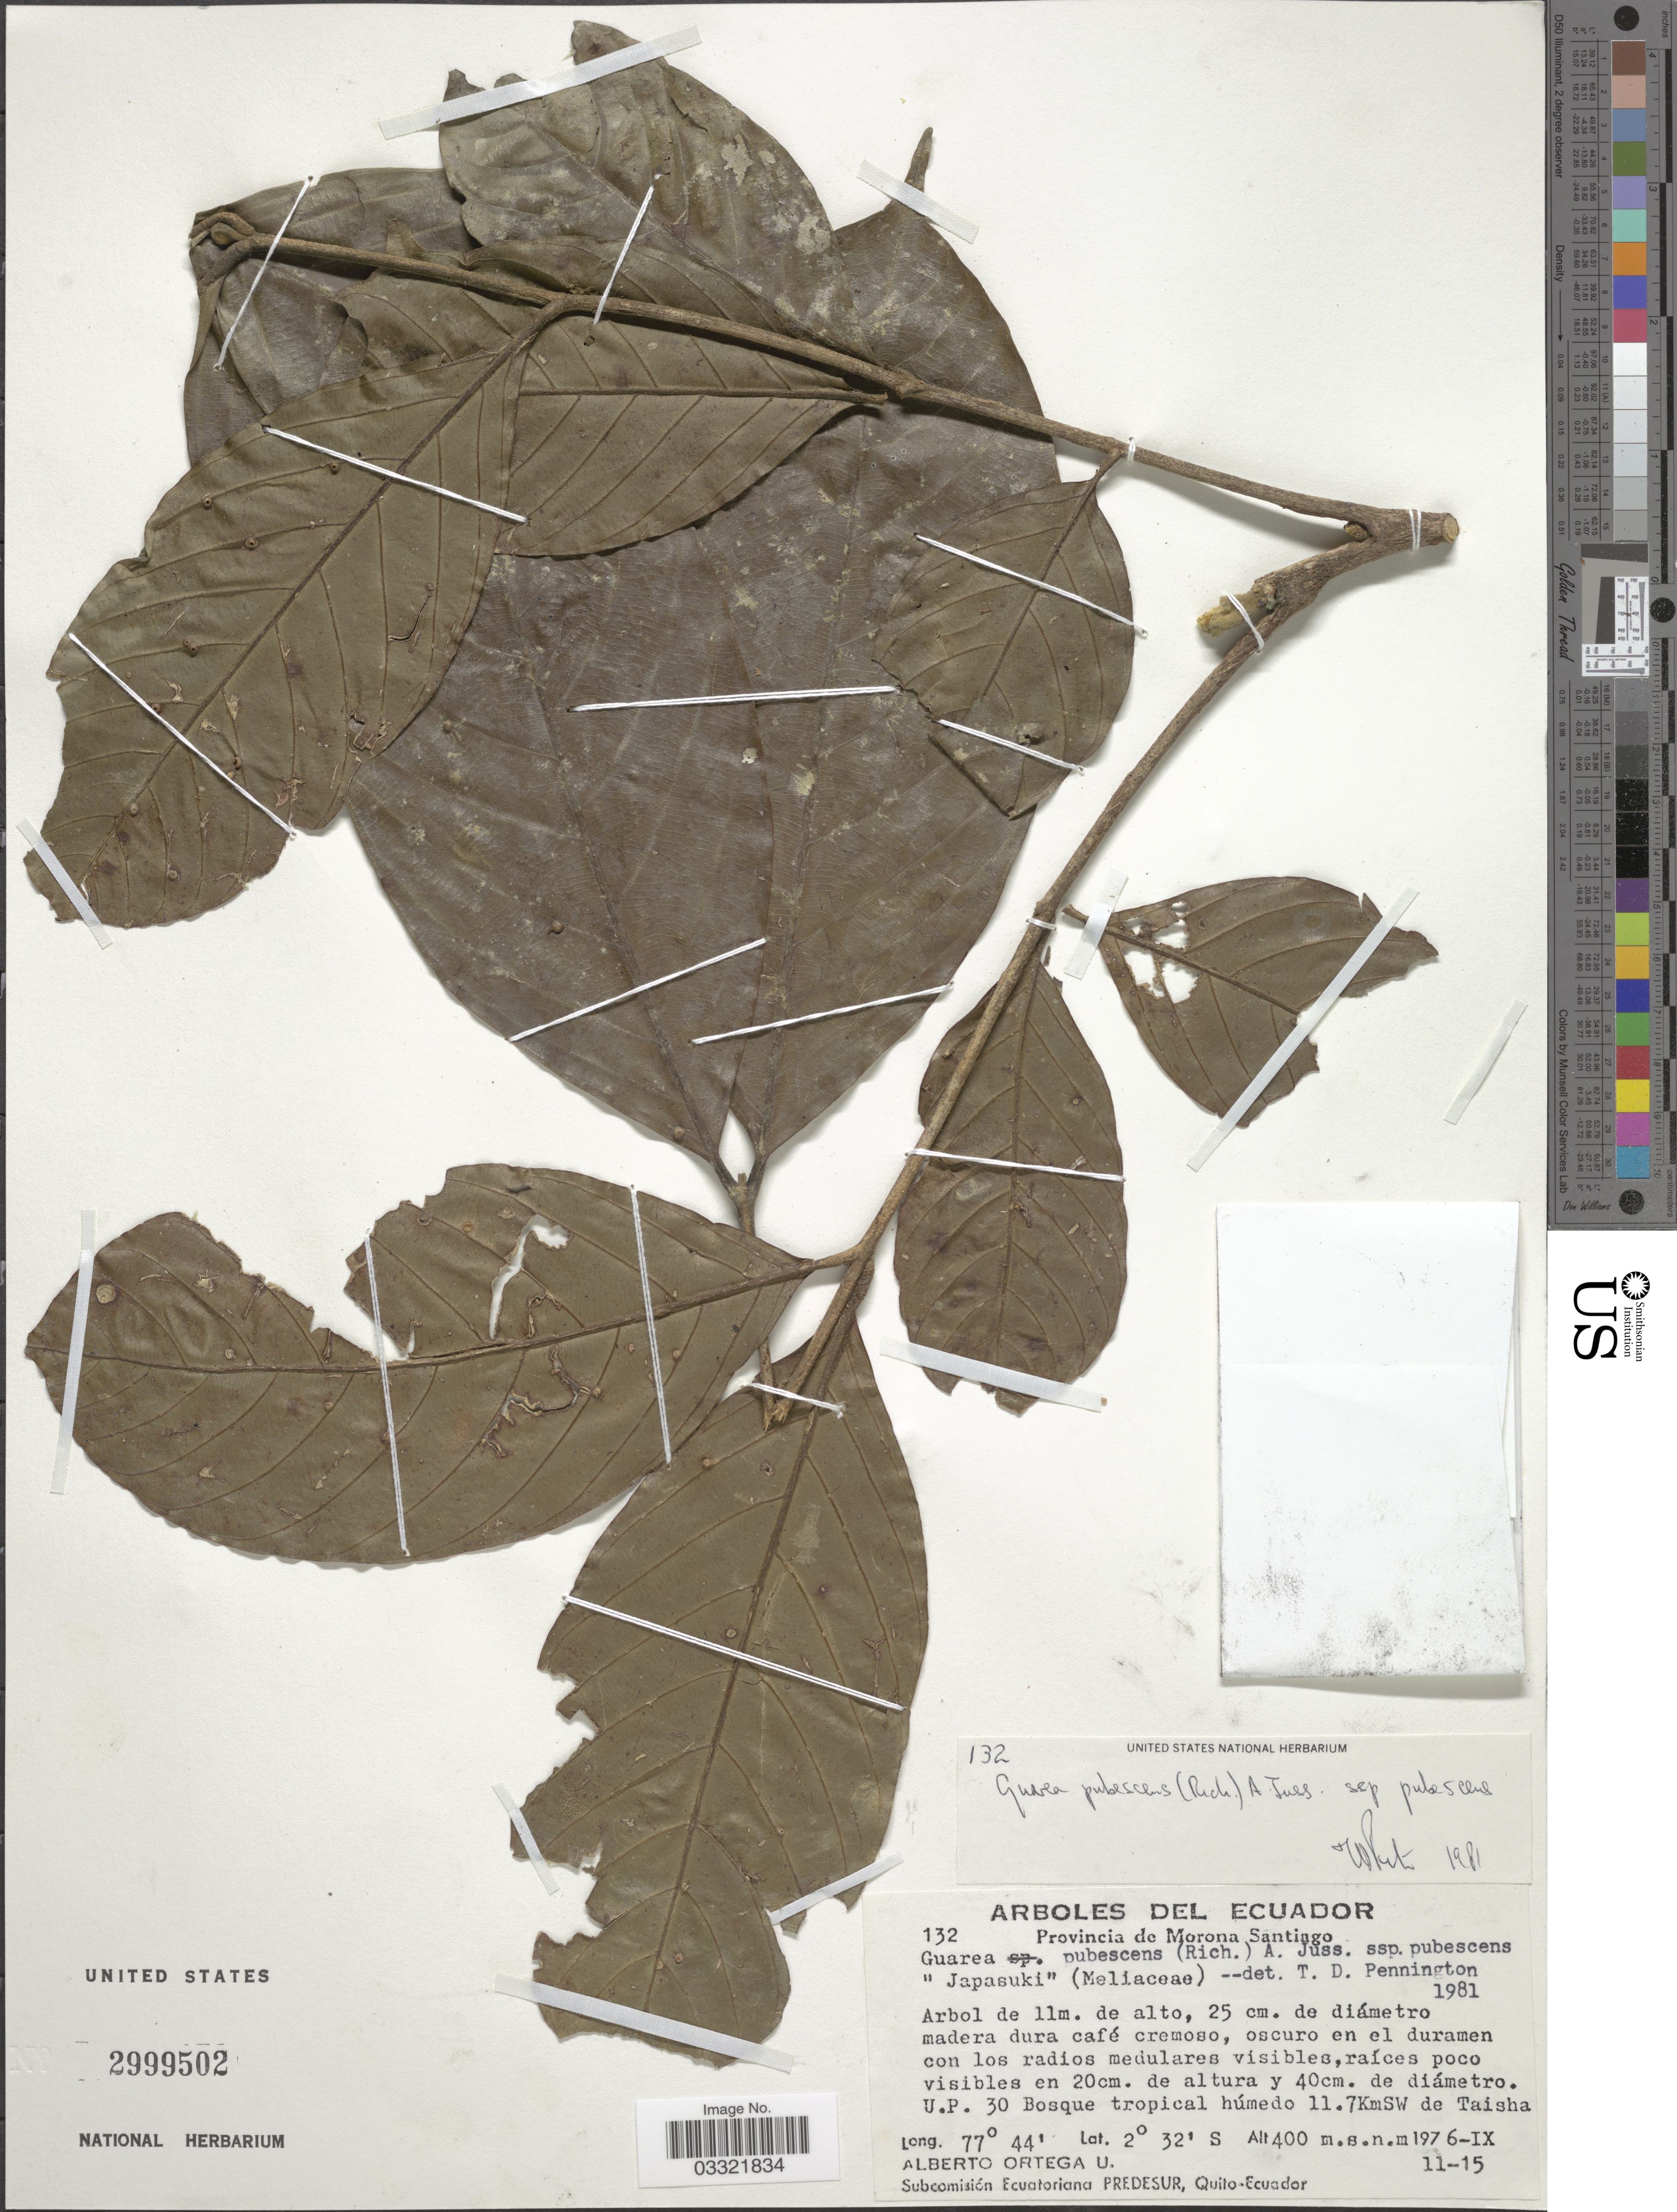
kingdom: Plantae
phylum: Tracheophyta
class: Magnoliopsida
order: Sapindales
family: Meliaceae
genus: Guarea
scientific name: Guarea pubescens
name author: (Rich.) A. Juss.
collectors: A. T. Ortega U.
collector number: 132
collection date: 1976-09-11/1976-09-15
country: Ecuador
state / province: Morona-Santiago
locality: U.P. 30 Bosque tropical húmedo 11.7KmSW de Taisha.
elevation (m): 400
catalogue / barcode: US 2999502